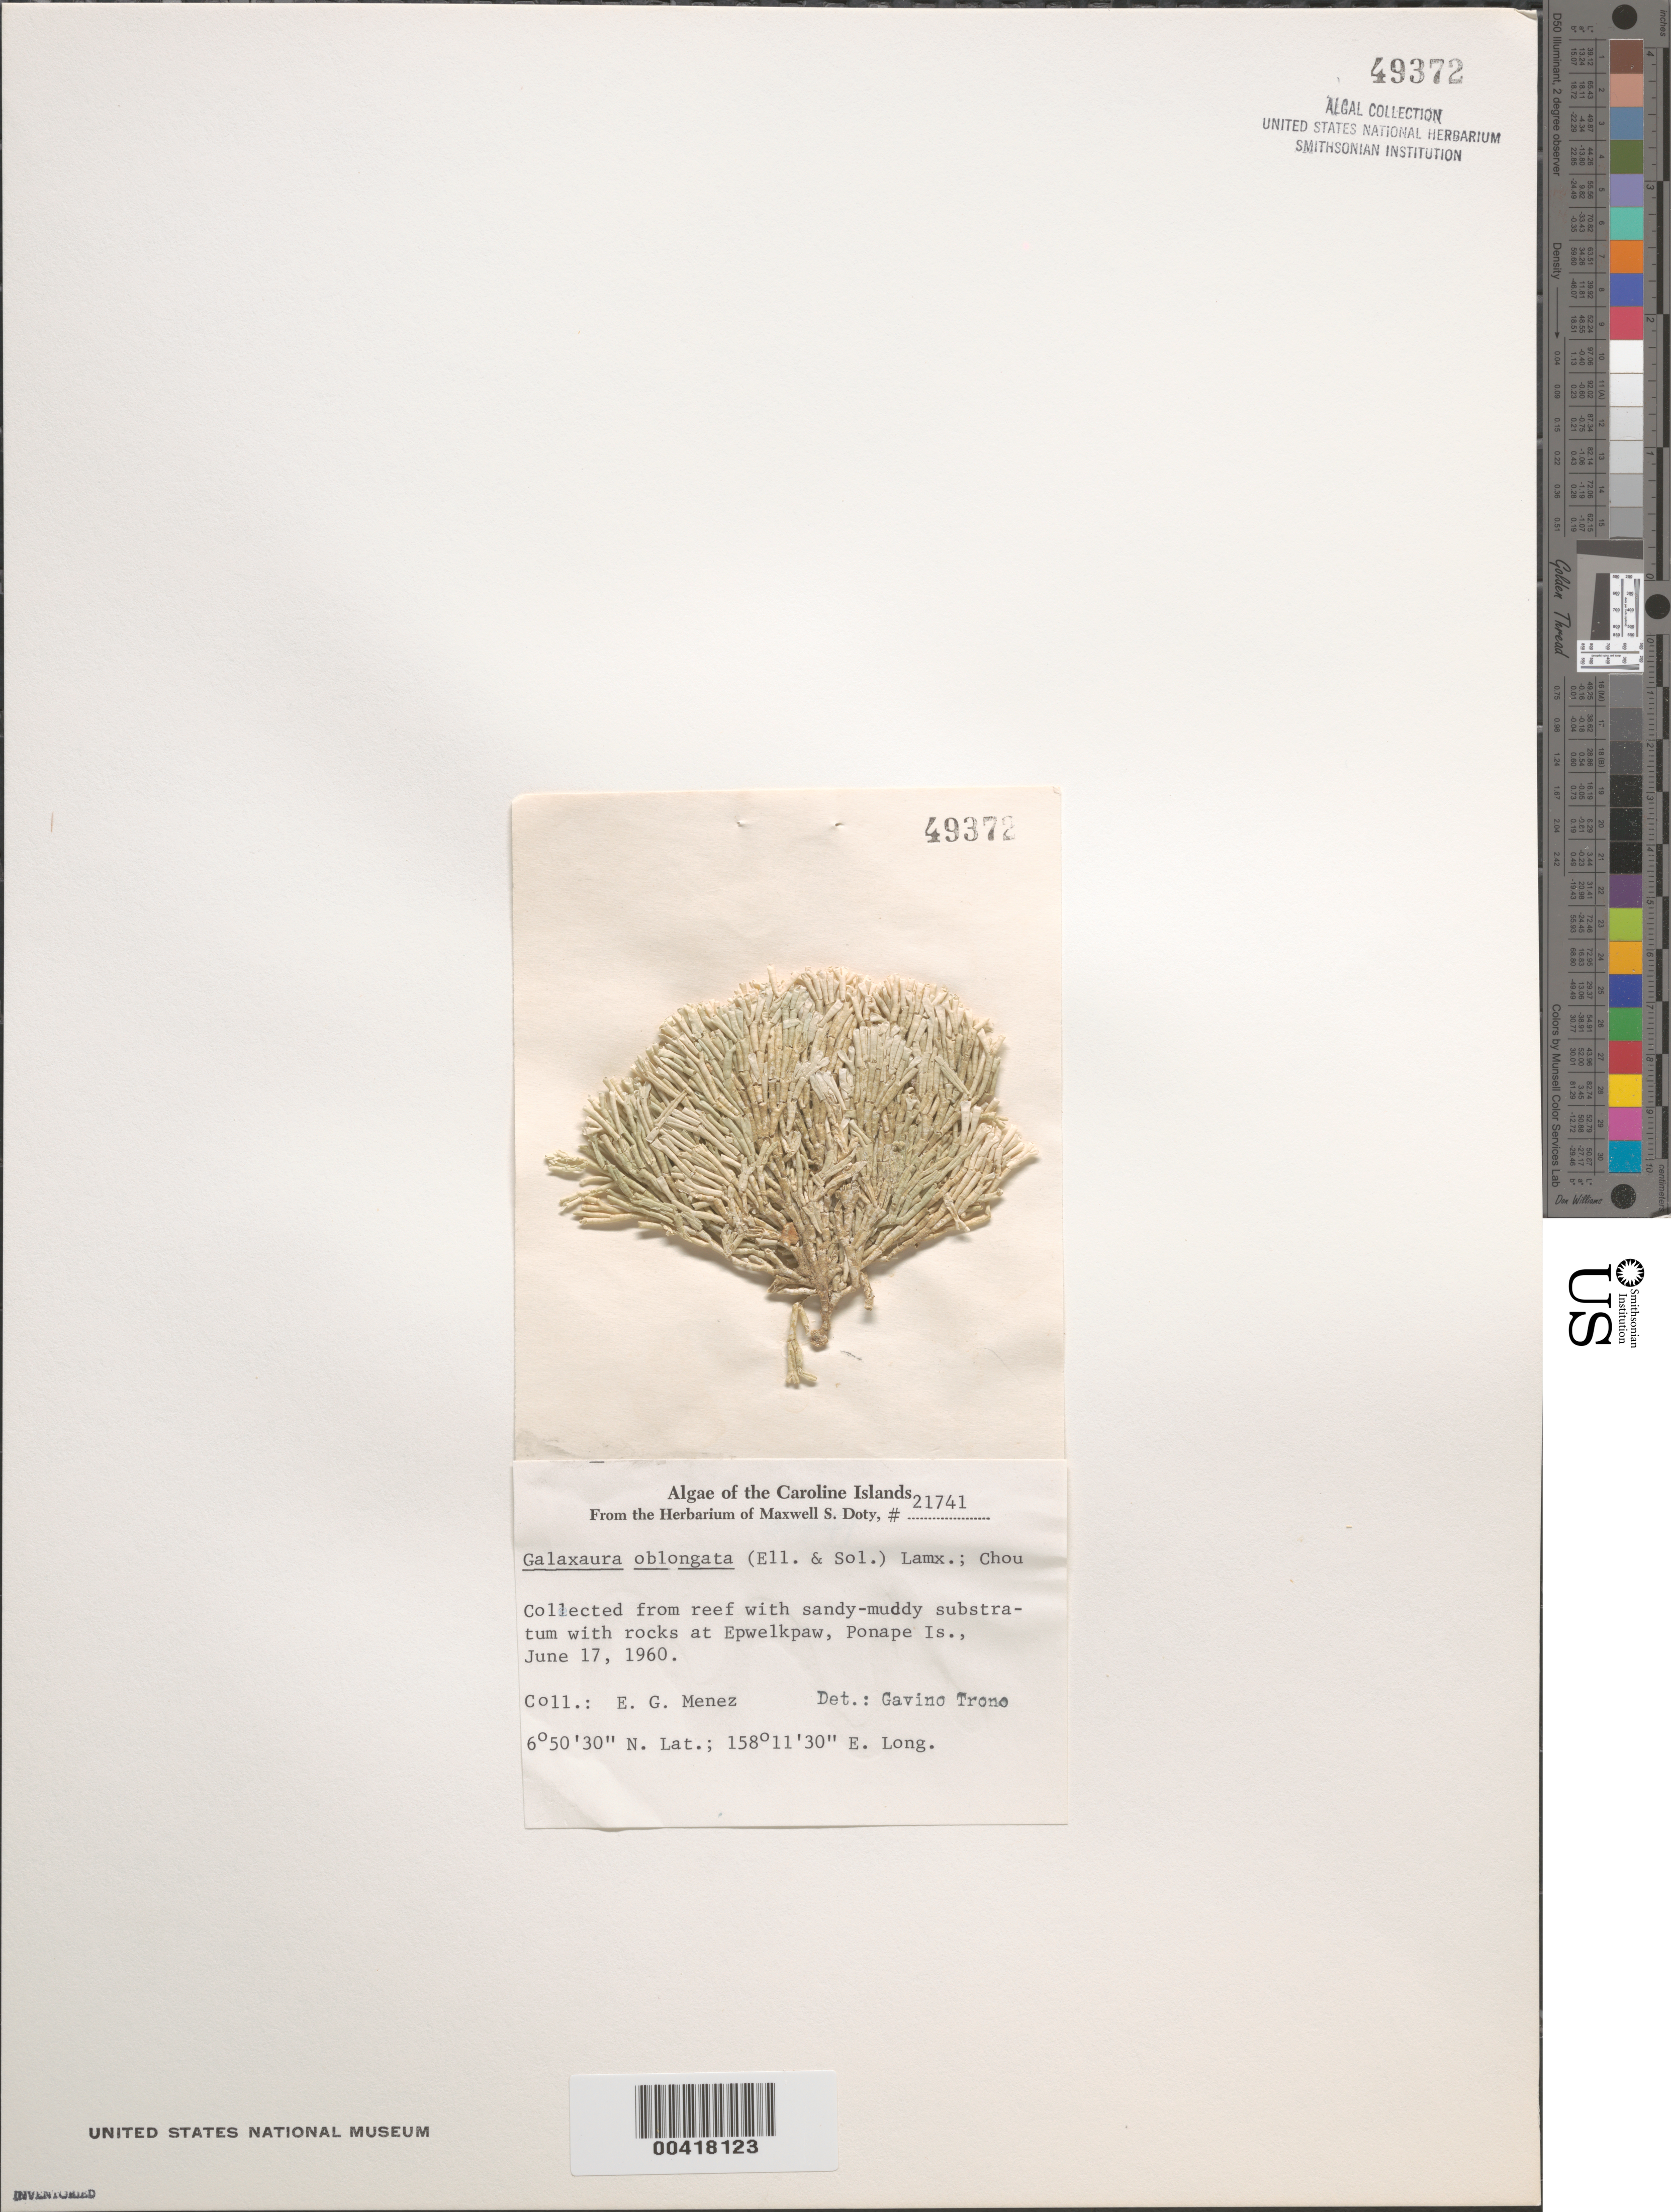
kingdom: Plantae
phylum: Rhodophyta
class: Florideophyceae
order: Nemaliales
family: Galaxauraceae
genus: Tricleocarpa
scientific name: Tricleocarpa fragilis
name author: (L.) Huisman & R.A. Towns.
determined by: Algae name updating Project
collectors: Meñez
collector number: MSD 21741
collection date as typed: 17 Jun 1960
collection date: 1960-06-17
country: Micronesia, Federated States of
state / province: Pohnpei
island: Pohnpei [Ponape] Islands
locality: Epwelkapw Islet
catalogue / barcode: US 49372